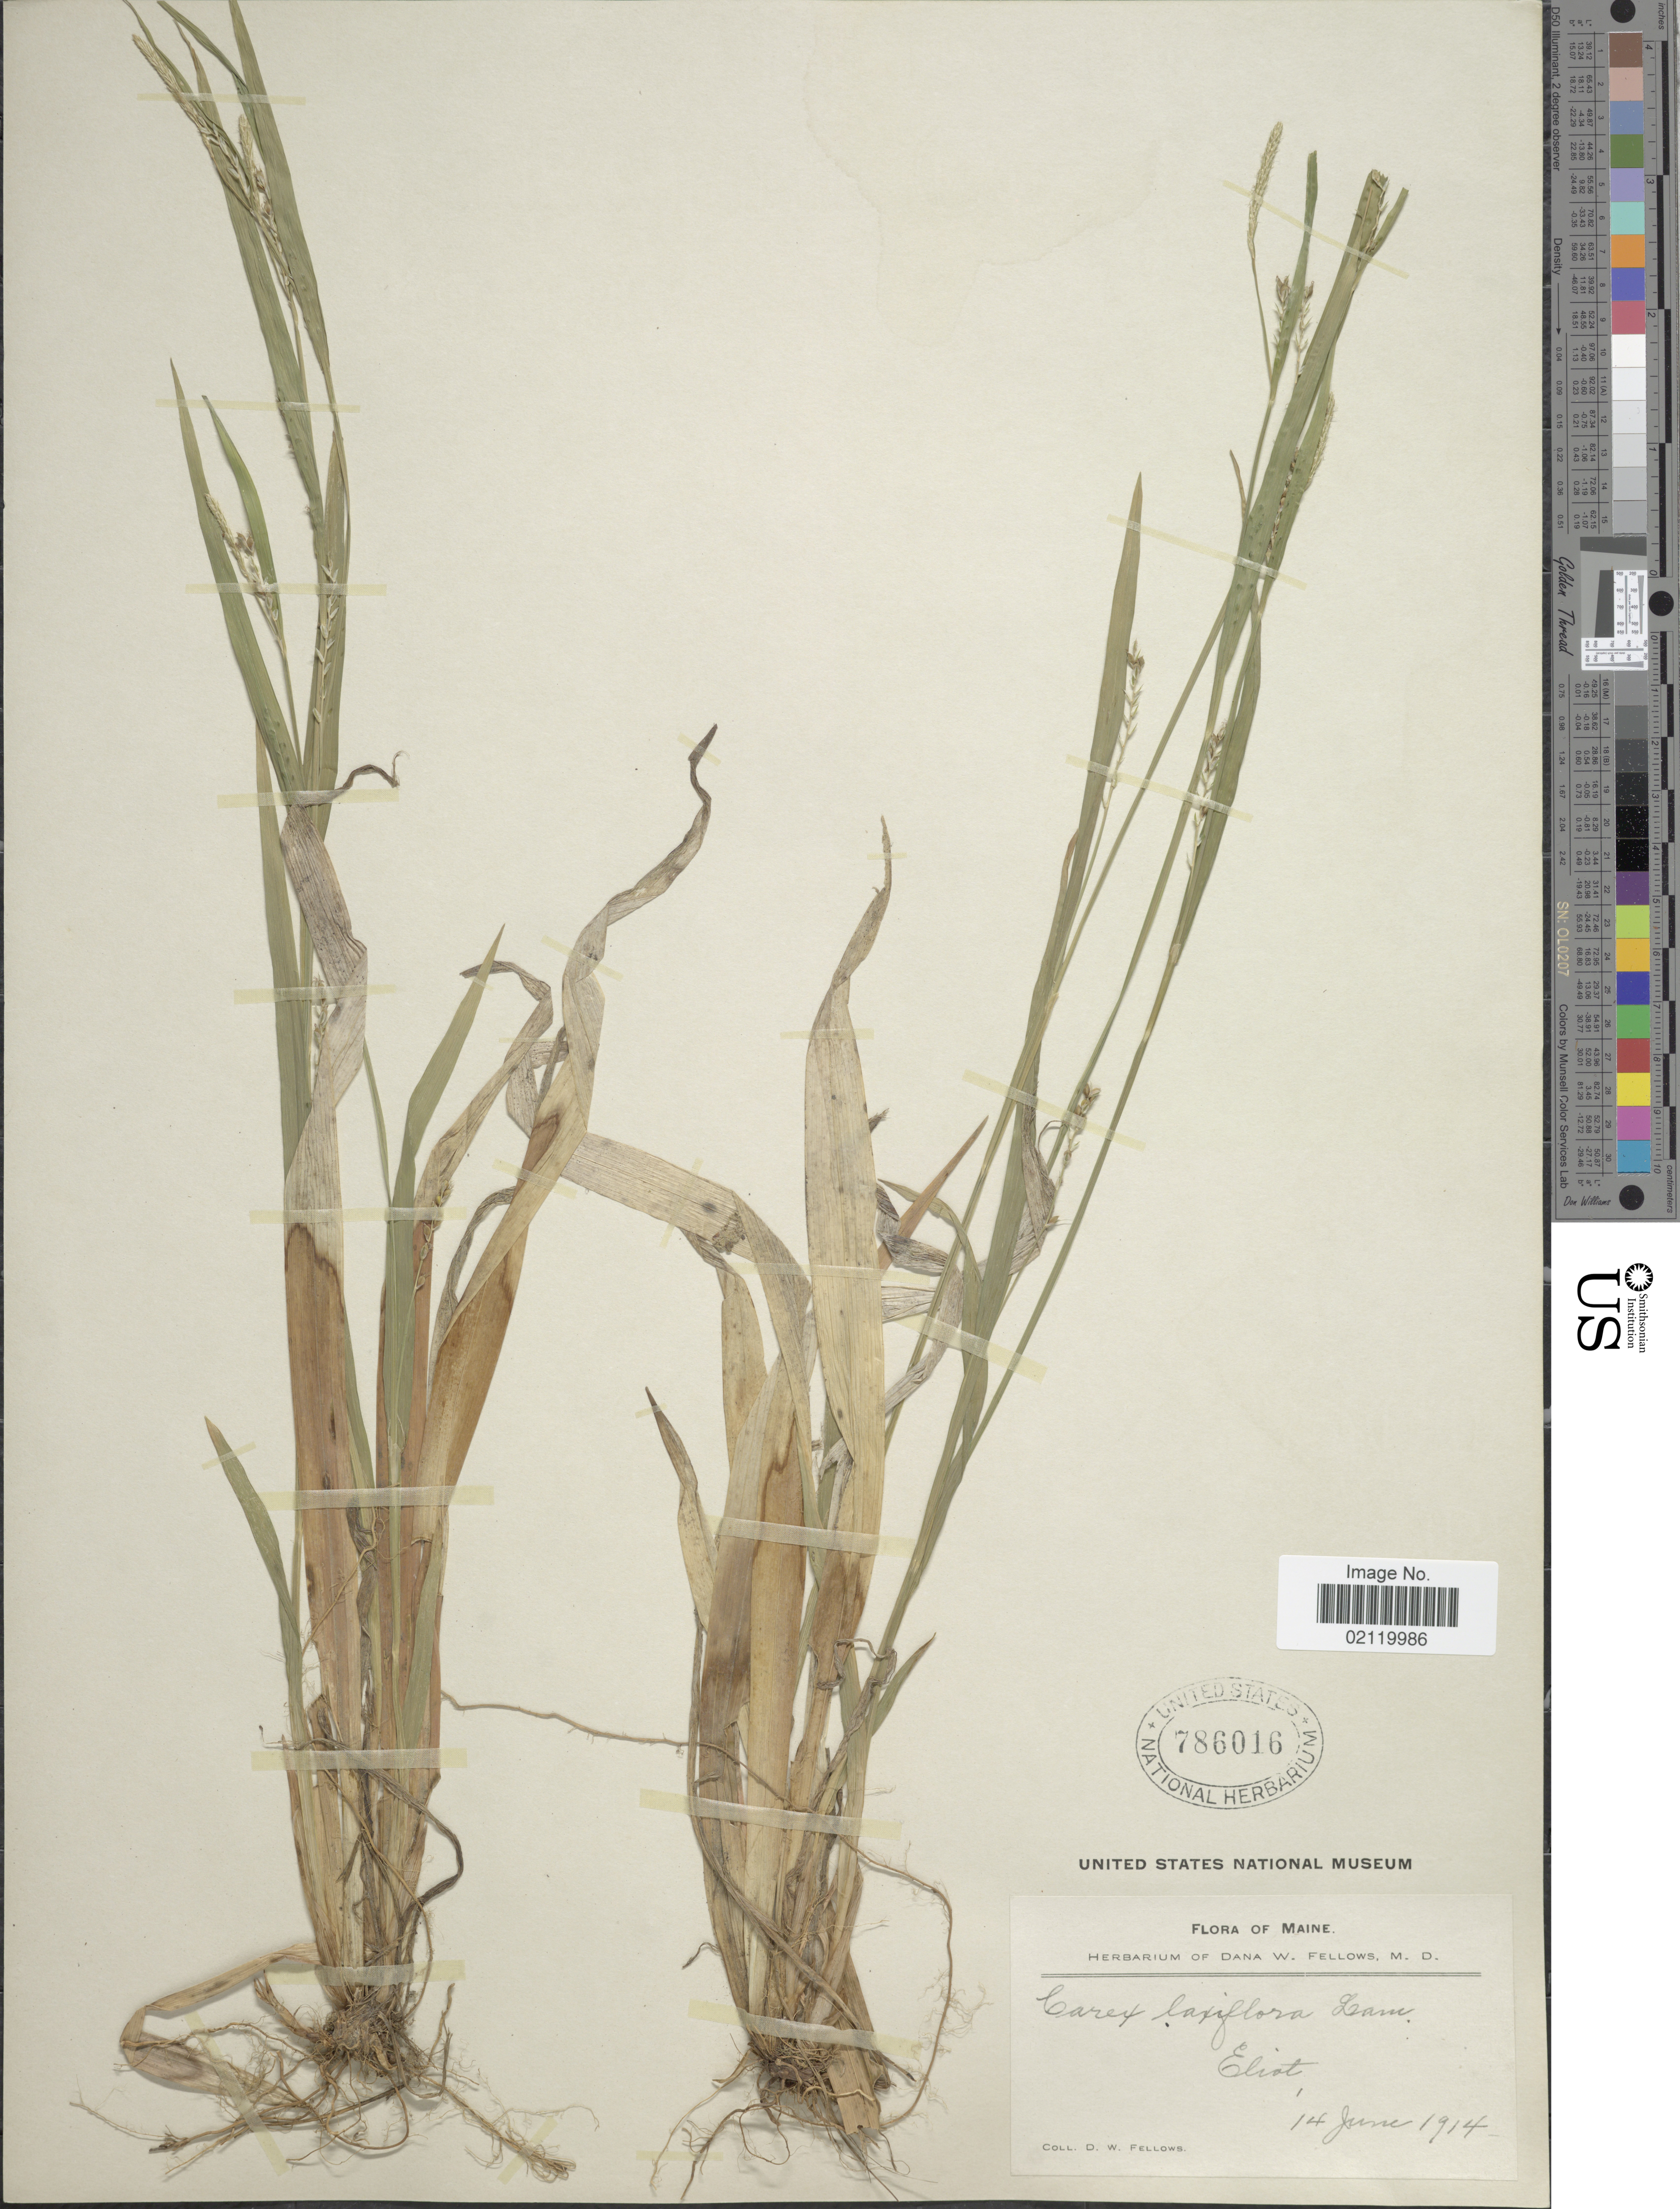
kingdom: Plantae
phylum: Tracheophyta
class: Liliopsida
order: Poales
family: Cyperaceae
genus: Carex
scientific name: Carex laxiflora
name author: Lam.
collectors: D. W. Fellows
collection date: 1914-06-14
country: United States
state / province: Maine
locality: Eliot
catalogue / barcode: US 786016